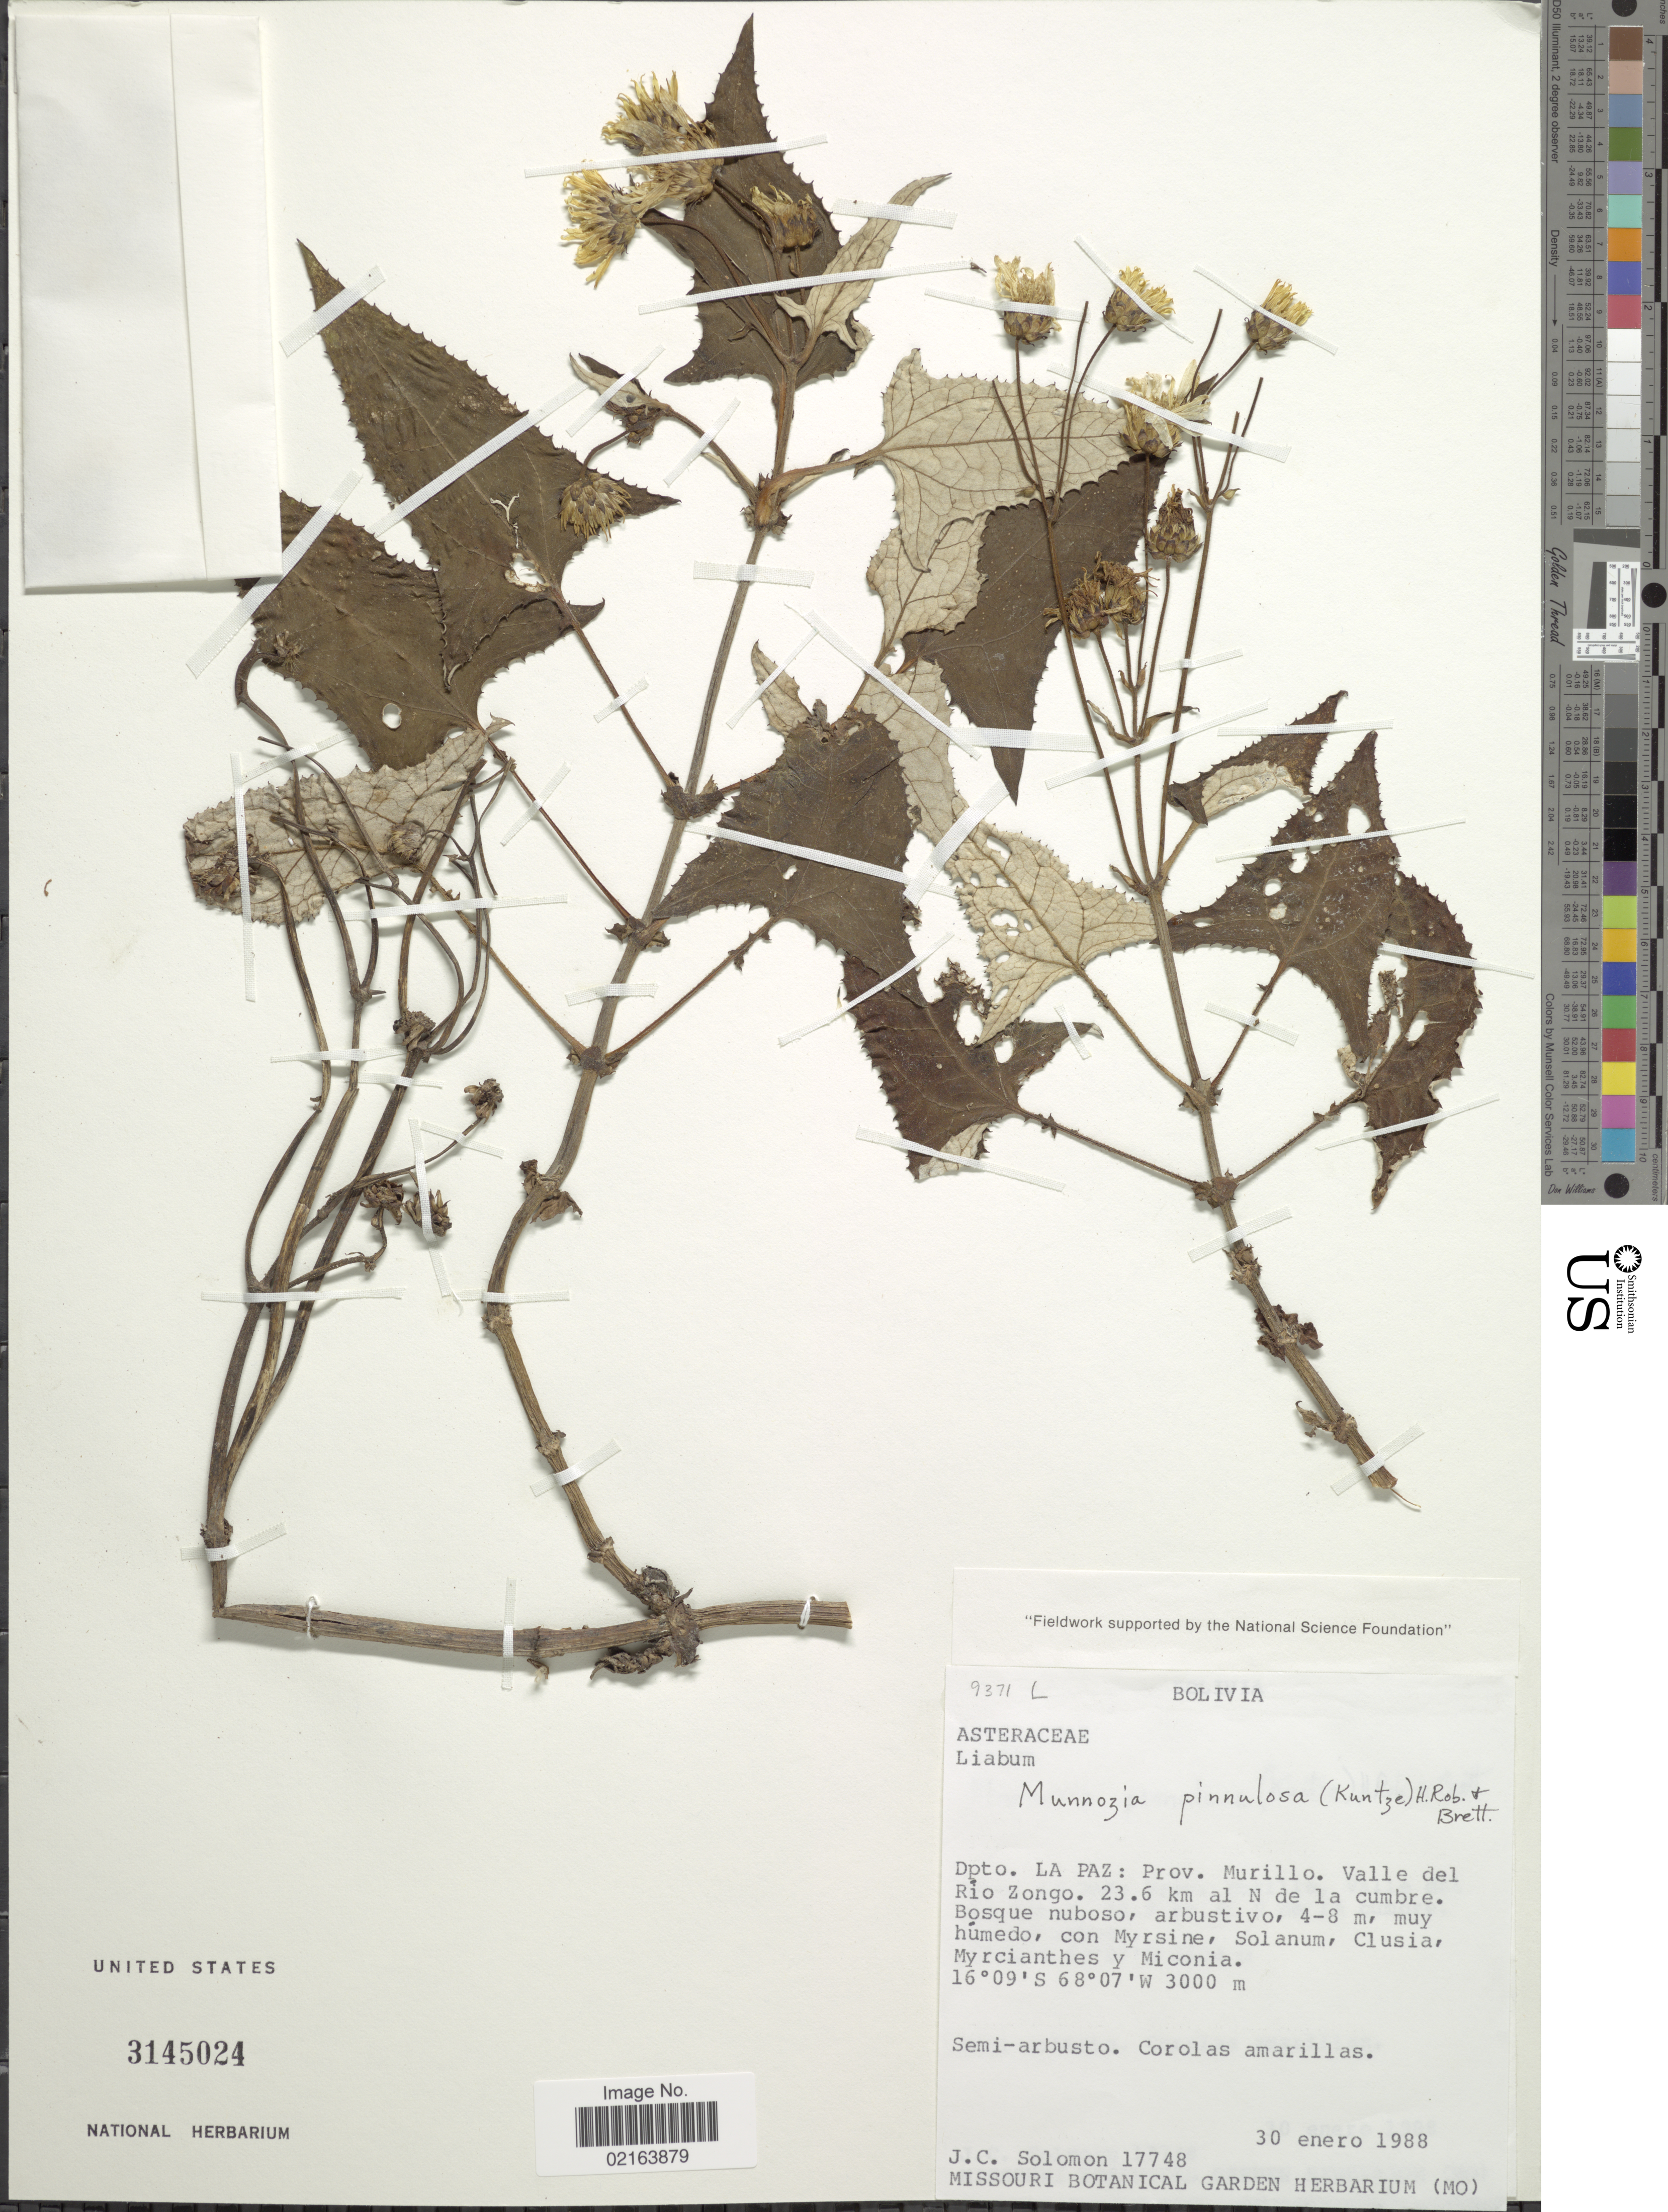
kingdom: Plantae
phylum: Tracheophyta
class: Magnoliopsida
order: Asterales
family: Asteraceae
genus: Munnozia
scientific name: Munnozia pinnulosa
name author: (Kuntze) H. Rob. & Brettell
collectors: J. C. Solomon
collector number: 17748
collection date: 1988-01-30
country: Bolivia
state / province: La Paz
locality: Dpto. La Paz: Prov. Murillo, Valle del Rio Zongo, 23.6 km al N de la cumbre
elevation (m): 3000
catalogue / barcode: US 3145024